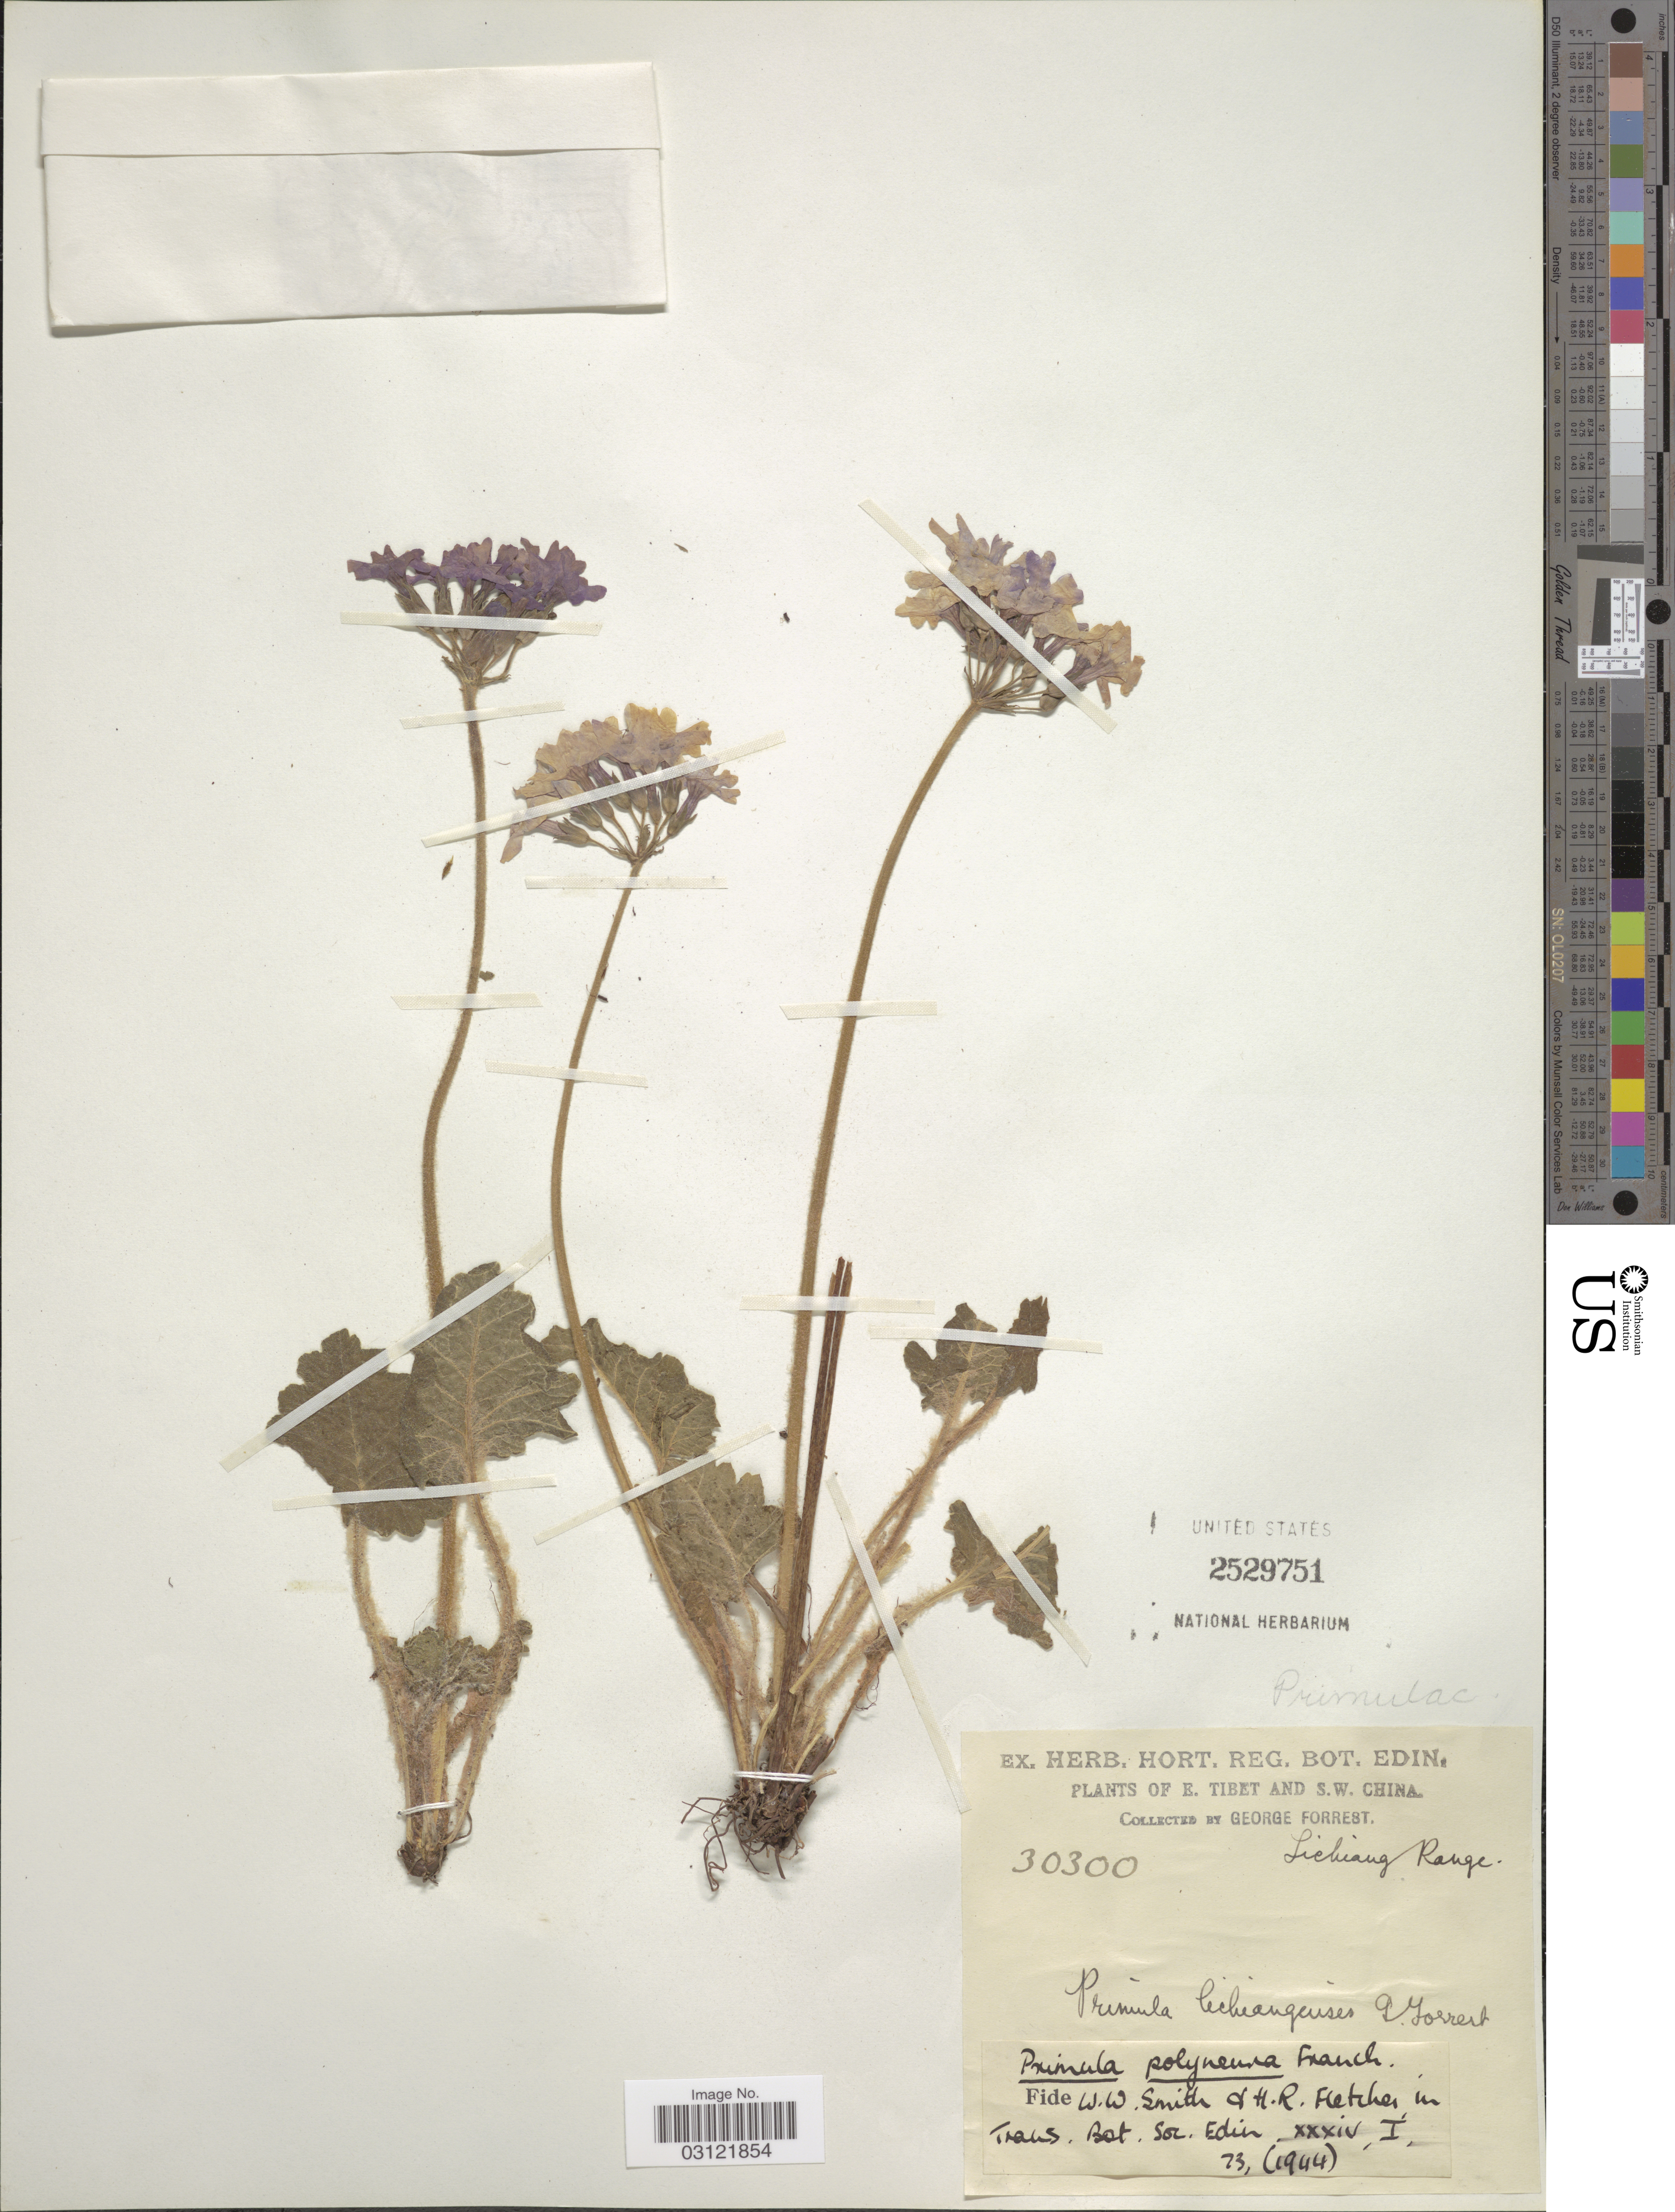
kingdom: Plantae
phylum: Tracheophyta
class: Magnoliopsida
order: Ericales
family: Primulaceae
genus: Primula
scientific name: Primula polyneura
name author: Franch.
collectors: G. Forrest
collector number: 30300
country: China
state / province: Xizang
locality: E. Tibet and S.W. China. Lichiang Range.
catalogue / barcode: US 2529751